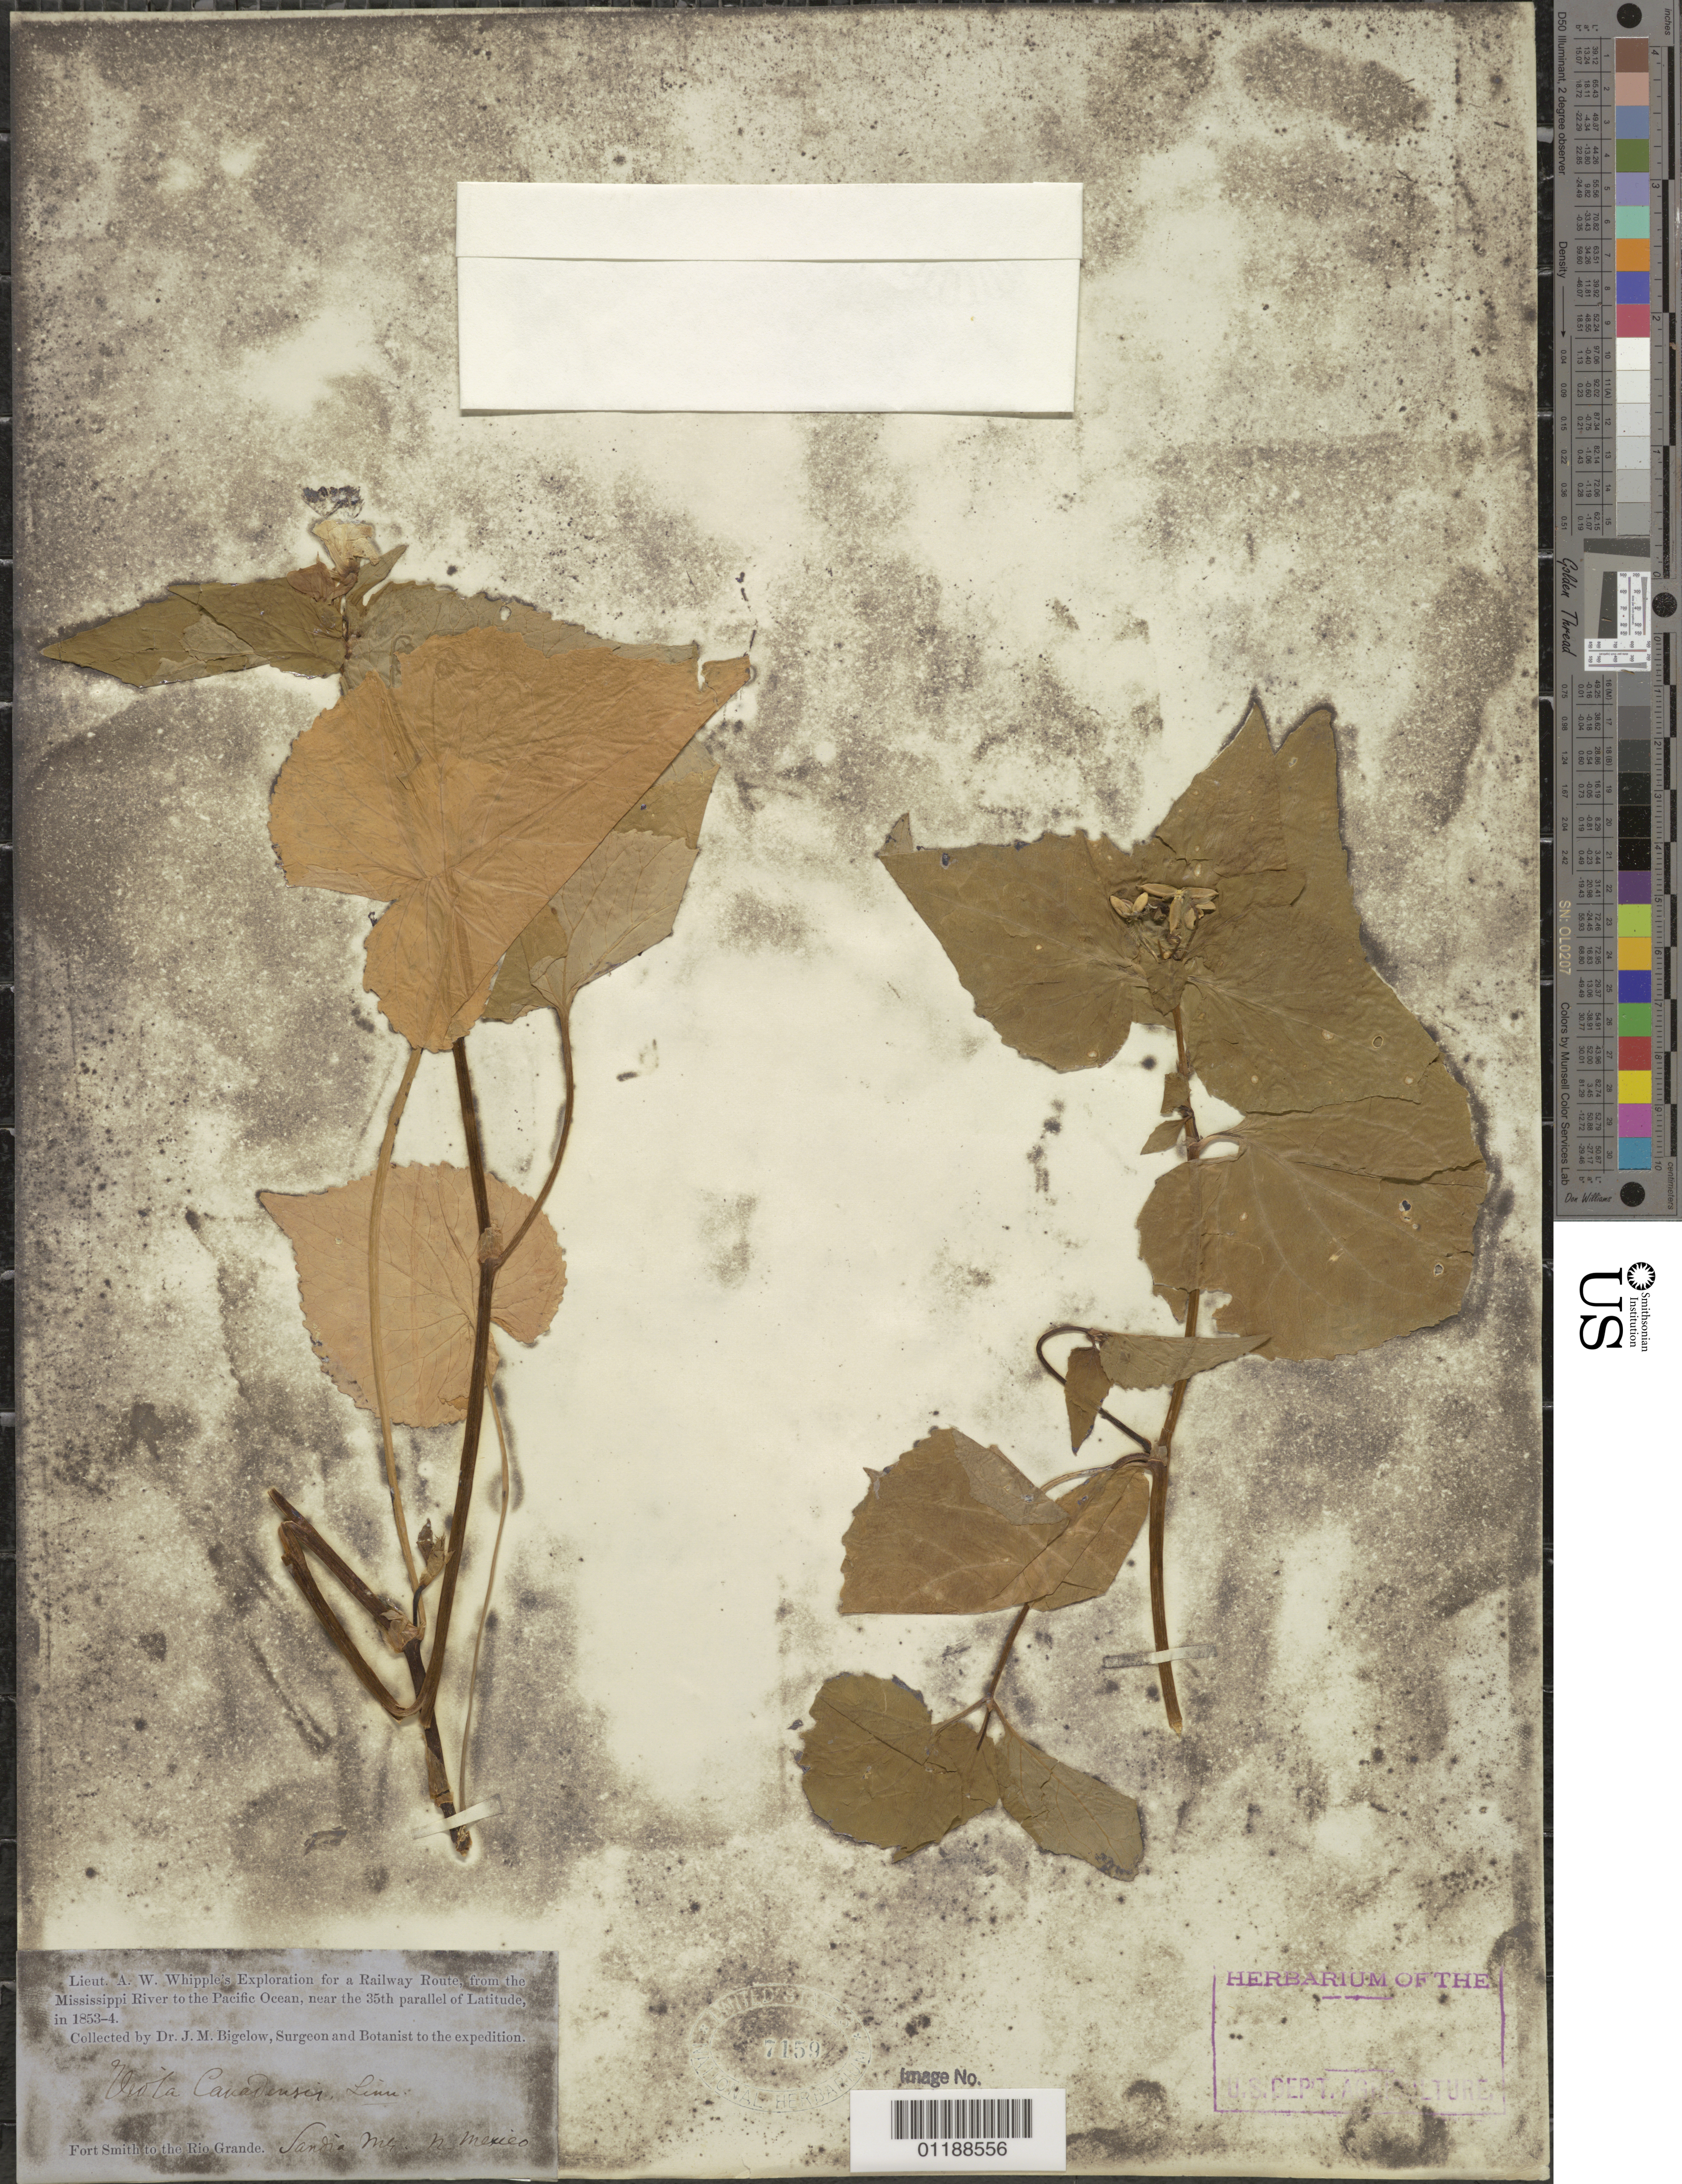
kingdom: Plantae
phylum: Tracheophyta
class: Magnoliopsida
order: Malpighiales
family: Violaceae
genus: Viola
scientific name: Viola canadensis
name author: L.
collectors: J. M. Bigelow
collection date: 1853/1854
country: United States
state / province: New Mexico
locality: Sandia Mountains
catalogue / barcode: US 7159